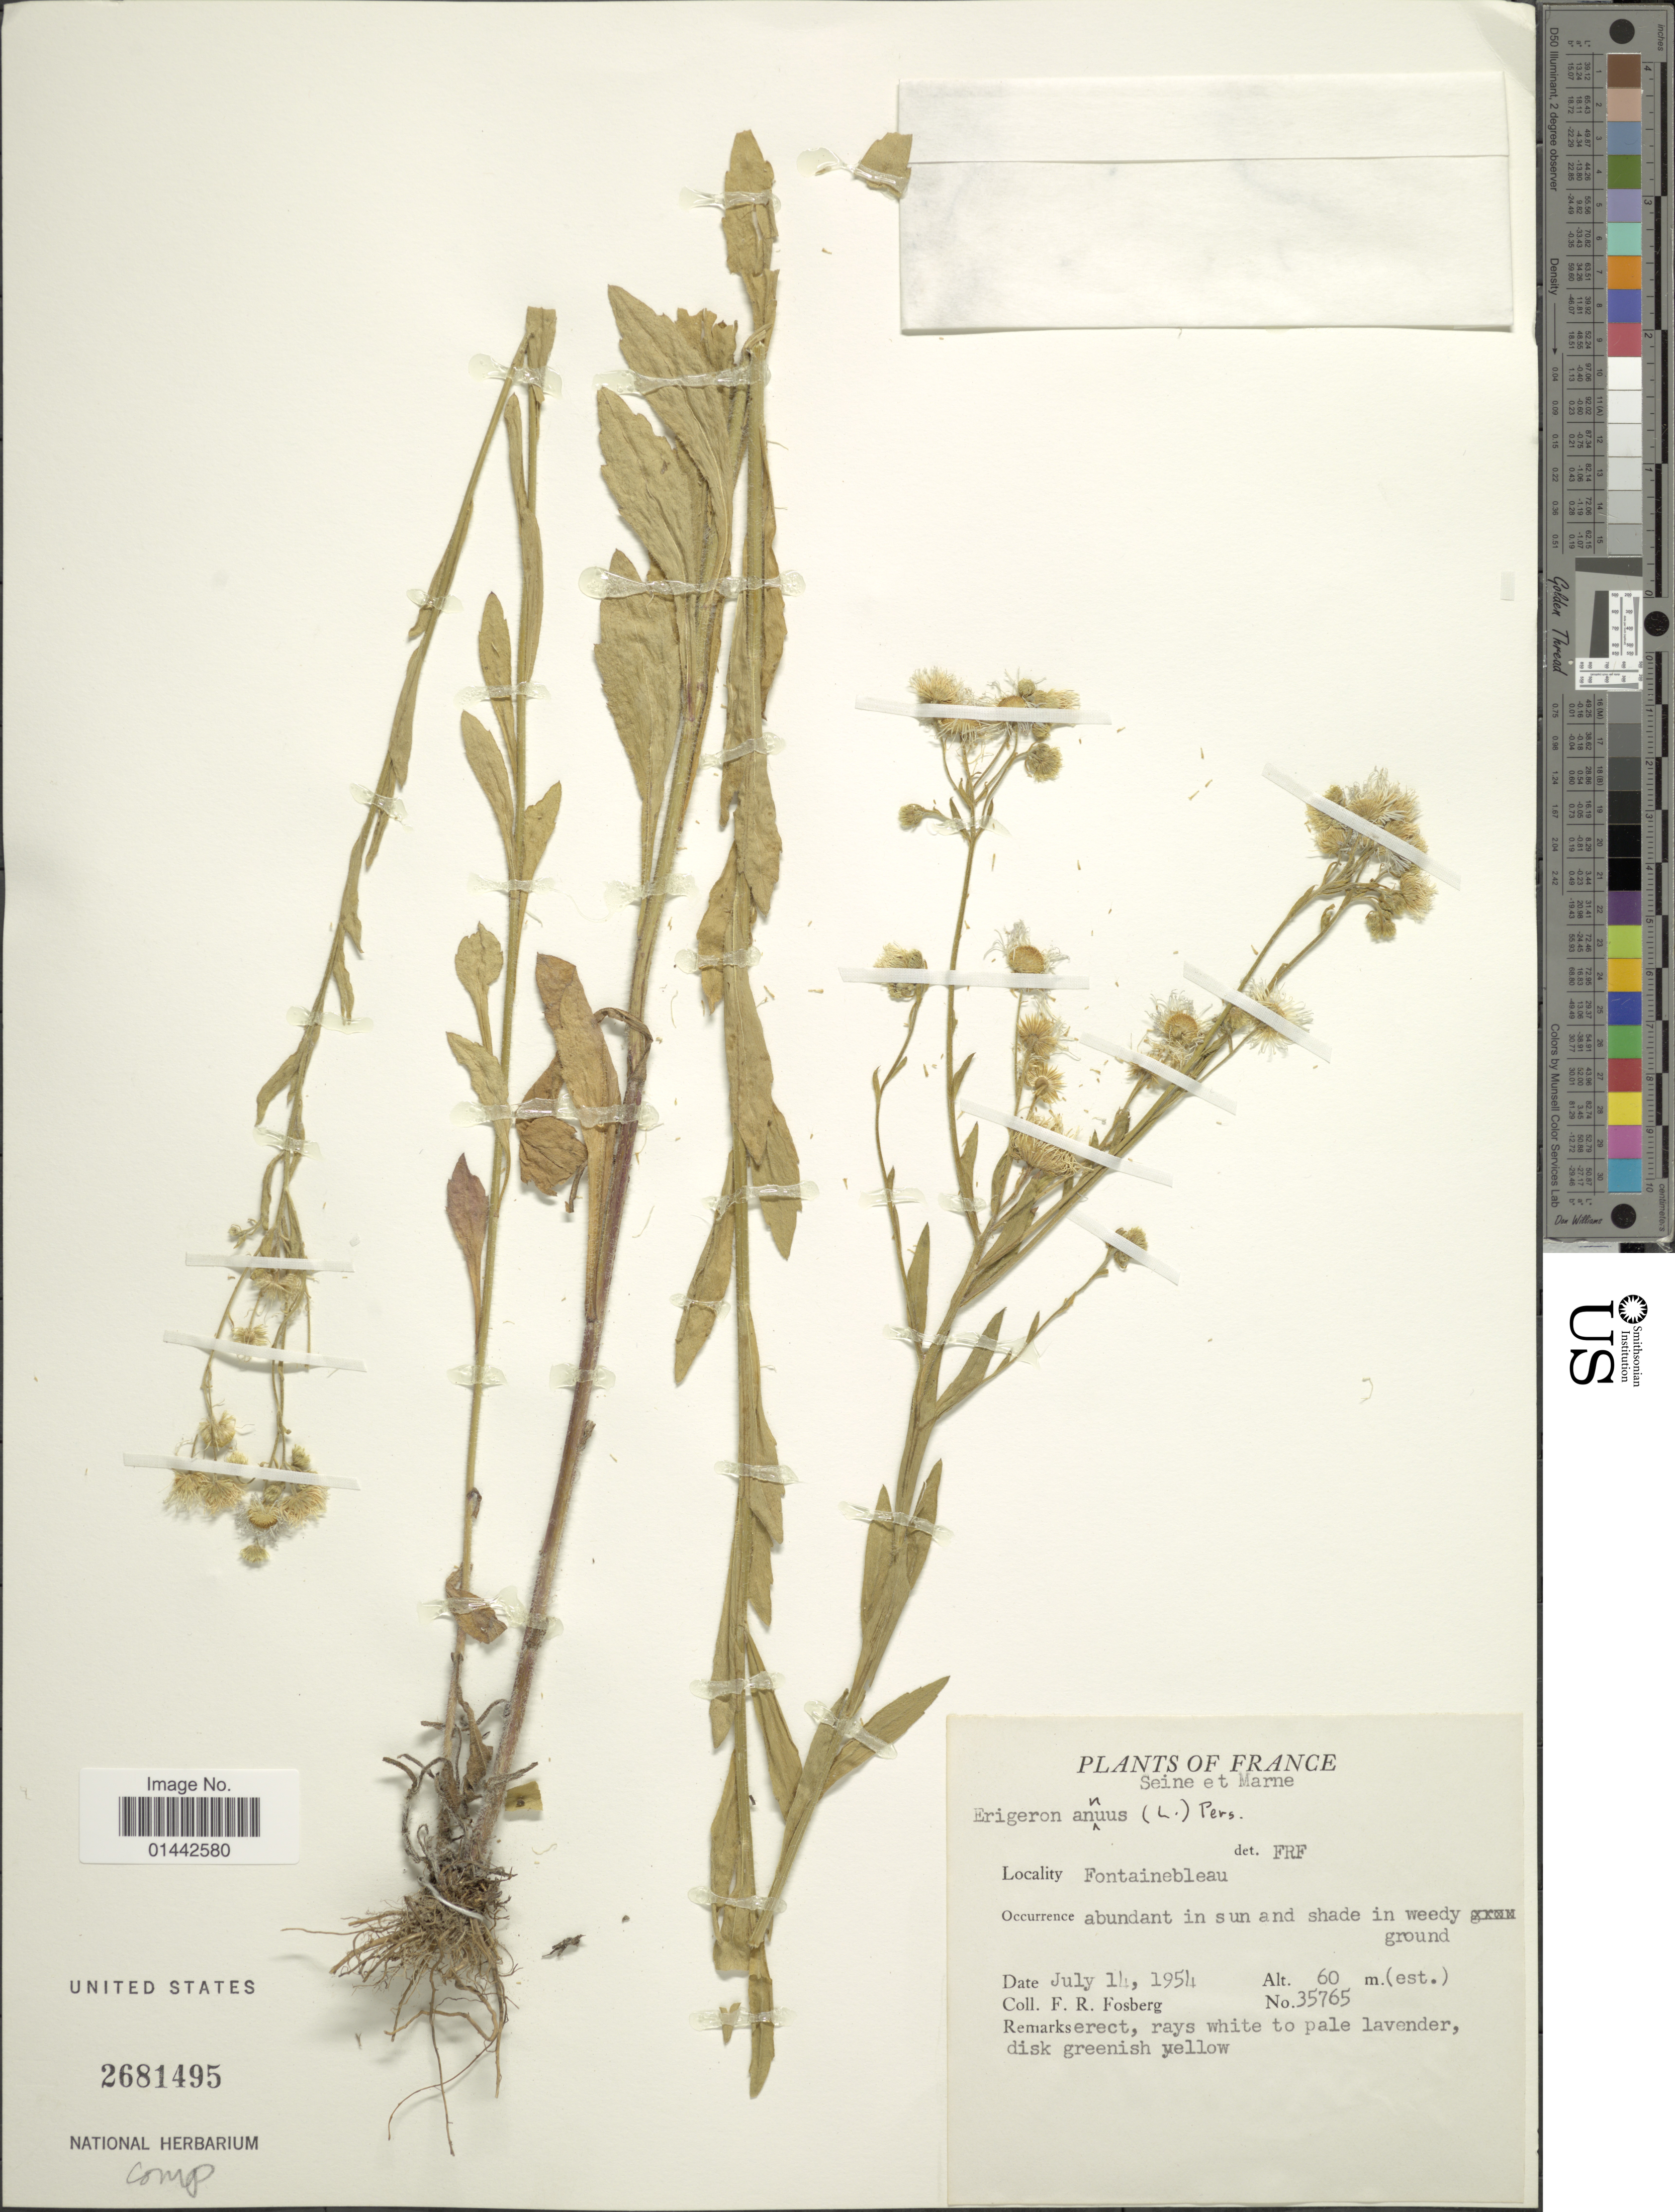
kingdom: Plantae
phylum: Tracheophyta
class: Magnoliopsida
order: Asterales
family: Asteraceae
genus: Erigeron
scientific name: Erigeron annuus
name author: (L.) Pers.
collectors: F. R. Fosberg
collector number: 35765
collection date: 1954-07-14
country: France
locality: Seine et Marne, Fontainebleau.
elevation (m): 60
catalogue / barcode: US 2681495